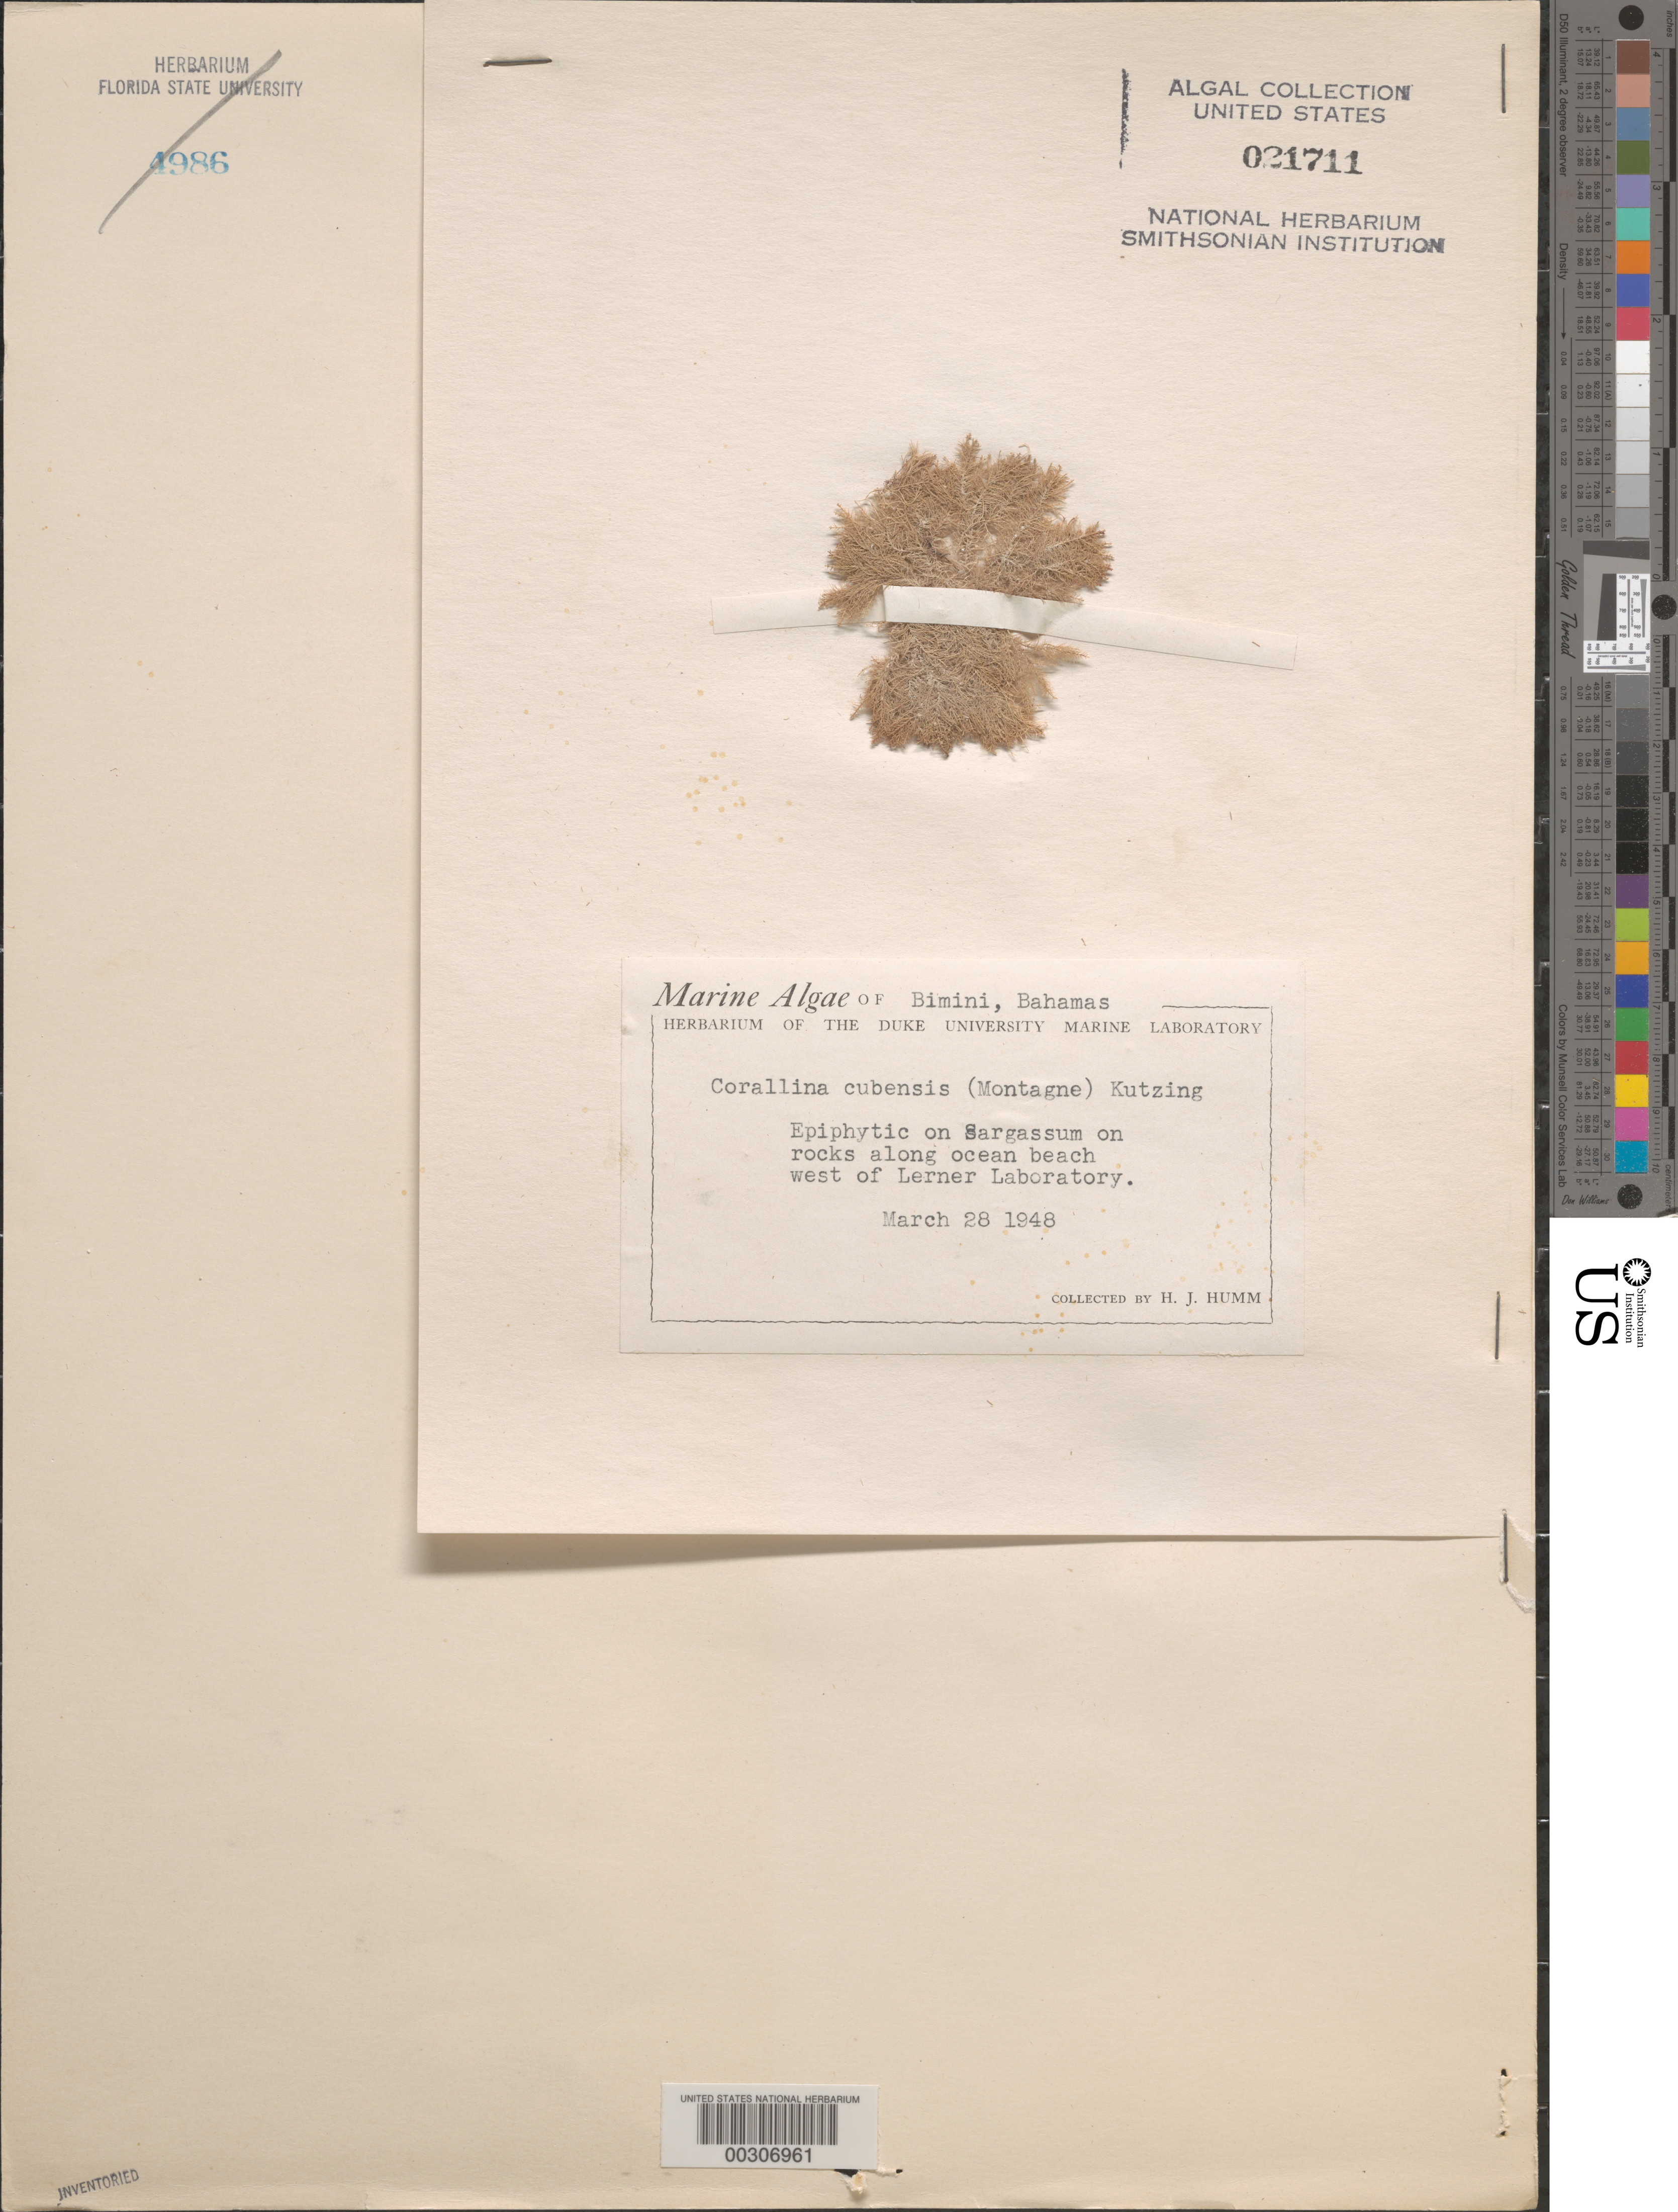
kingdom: Plantae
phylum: Rhodophyta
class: Florideophyceae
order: Corallinales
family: Corallinaceae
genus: Jania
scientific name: Jania cubensis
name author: Mont. ex Kütz.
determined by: Algae name updating Project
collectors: H. J. Humm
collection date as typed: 28 Mar 1948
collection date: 1948-03-28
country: Bahamas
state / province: Biminis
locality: West of lerner laboratory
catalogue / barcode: US 21711